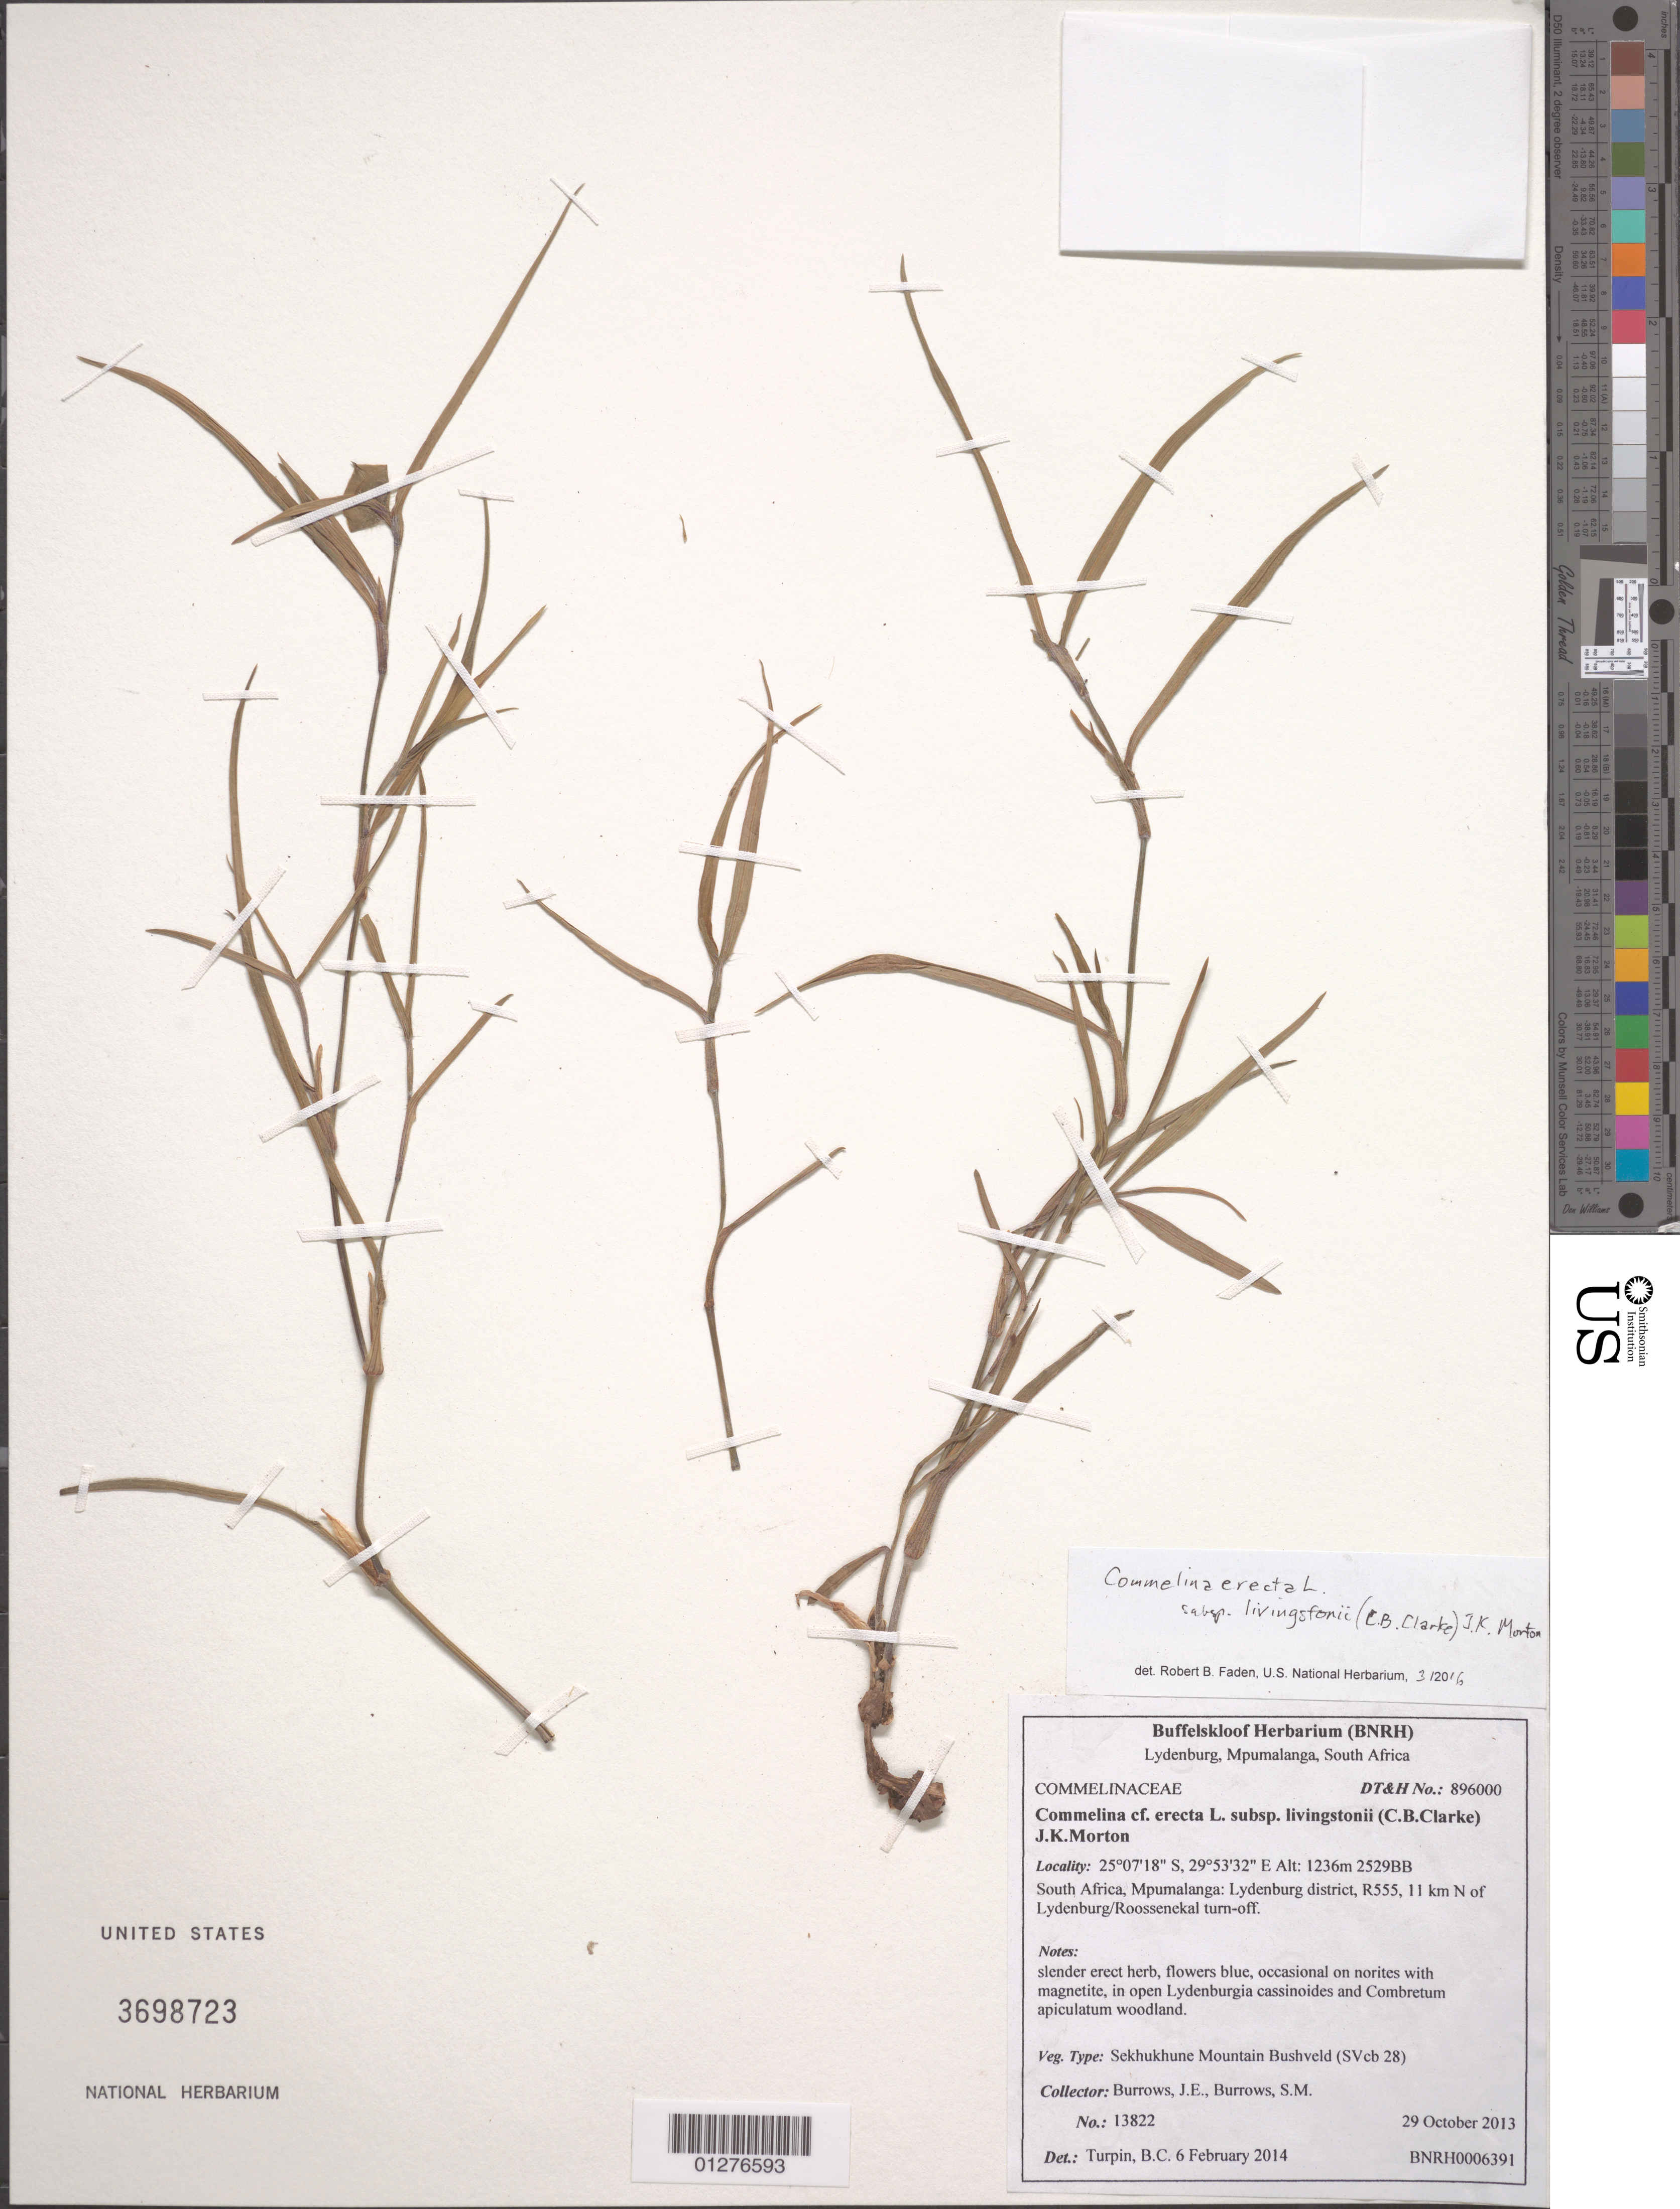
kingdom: Plantae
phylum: Tracheophyta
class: Liliopsida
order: Commelinales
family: Commelinaceae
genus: Commelina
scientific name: Commelina erecta subsp. livingstonii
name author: (C.B. Clarke) J.K. Morton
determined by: Faden, Robert B., (US), Smithsonian Institution - National Museum of Natural History (UNITED STATES)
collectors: J. Burrows & S. Burrows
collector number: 13822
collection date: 2013-10-29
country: South Africa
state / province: Mpumalanga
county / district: Lydenburg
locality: R555, 11 km N of Lydenburg/Roossenekal turn-off.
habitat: on norites with magnetite, in open Lydenburgia cassinoides and Combretum apiculatum woodland.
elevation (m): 1236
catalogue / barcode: US 3698723